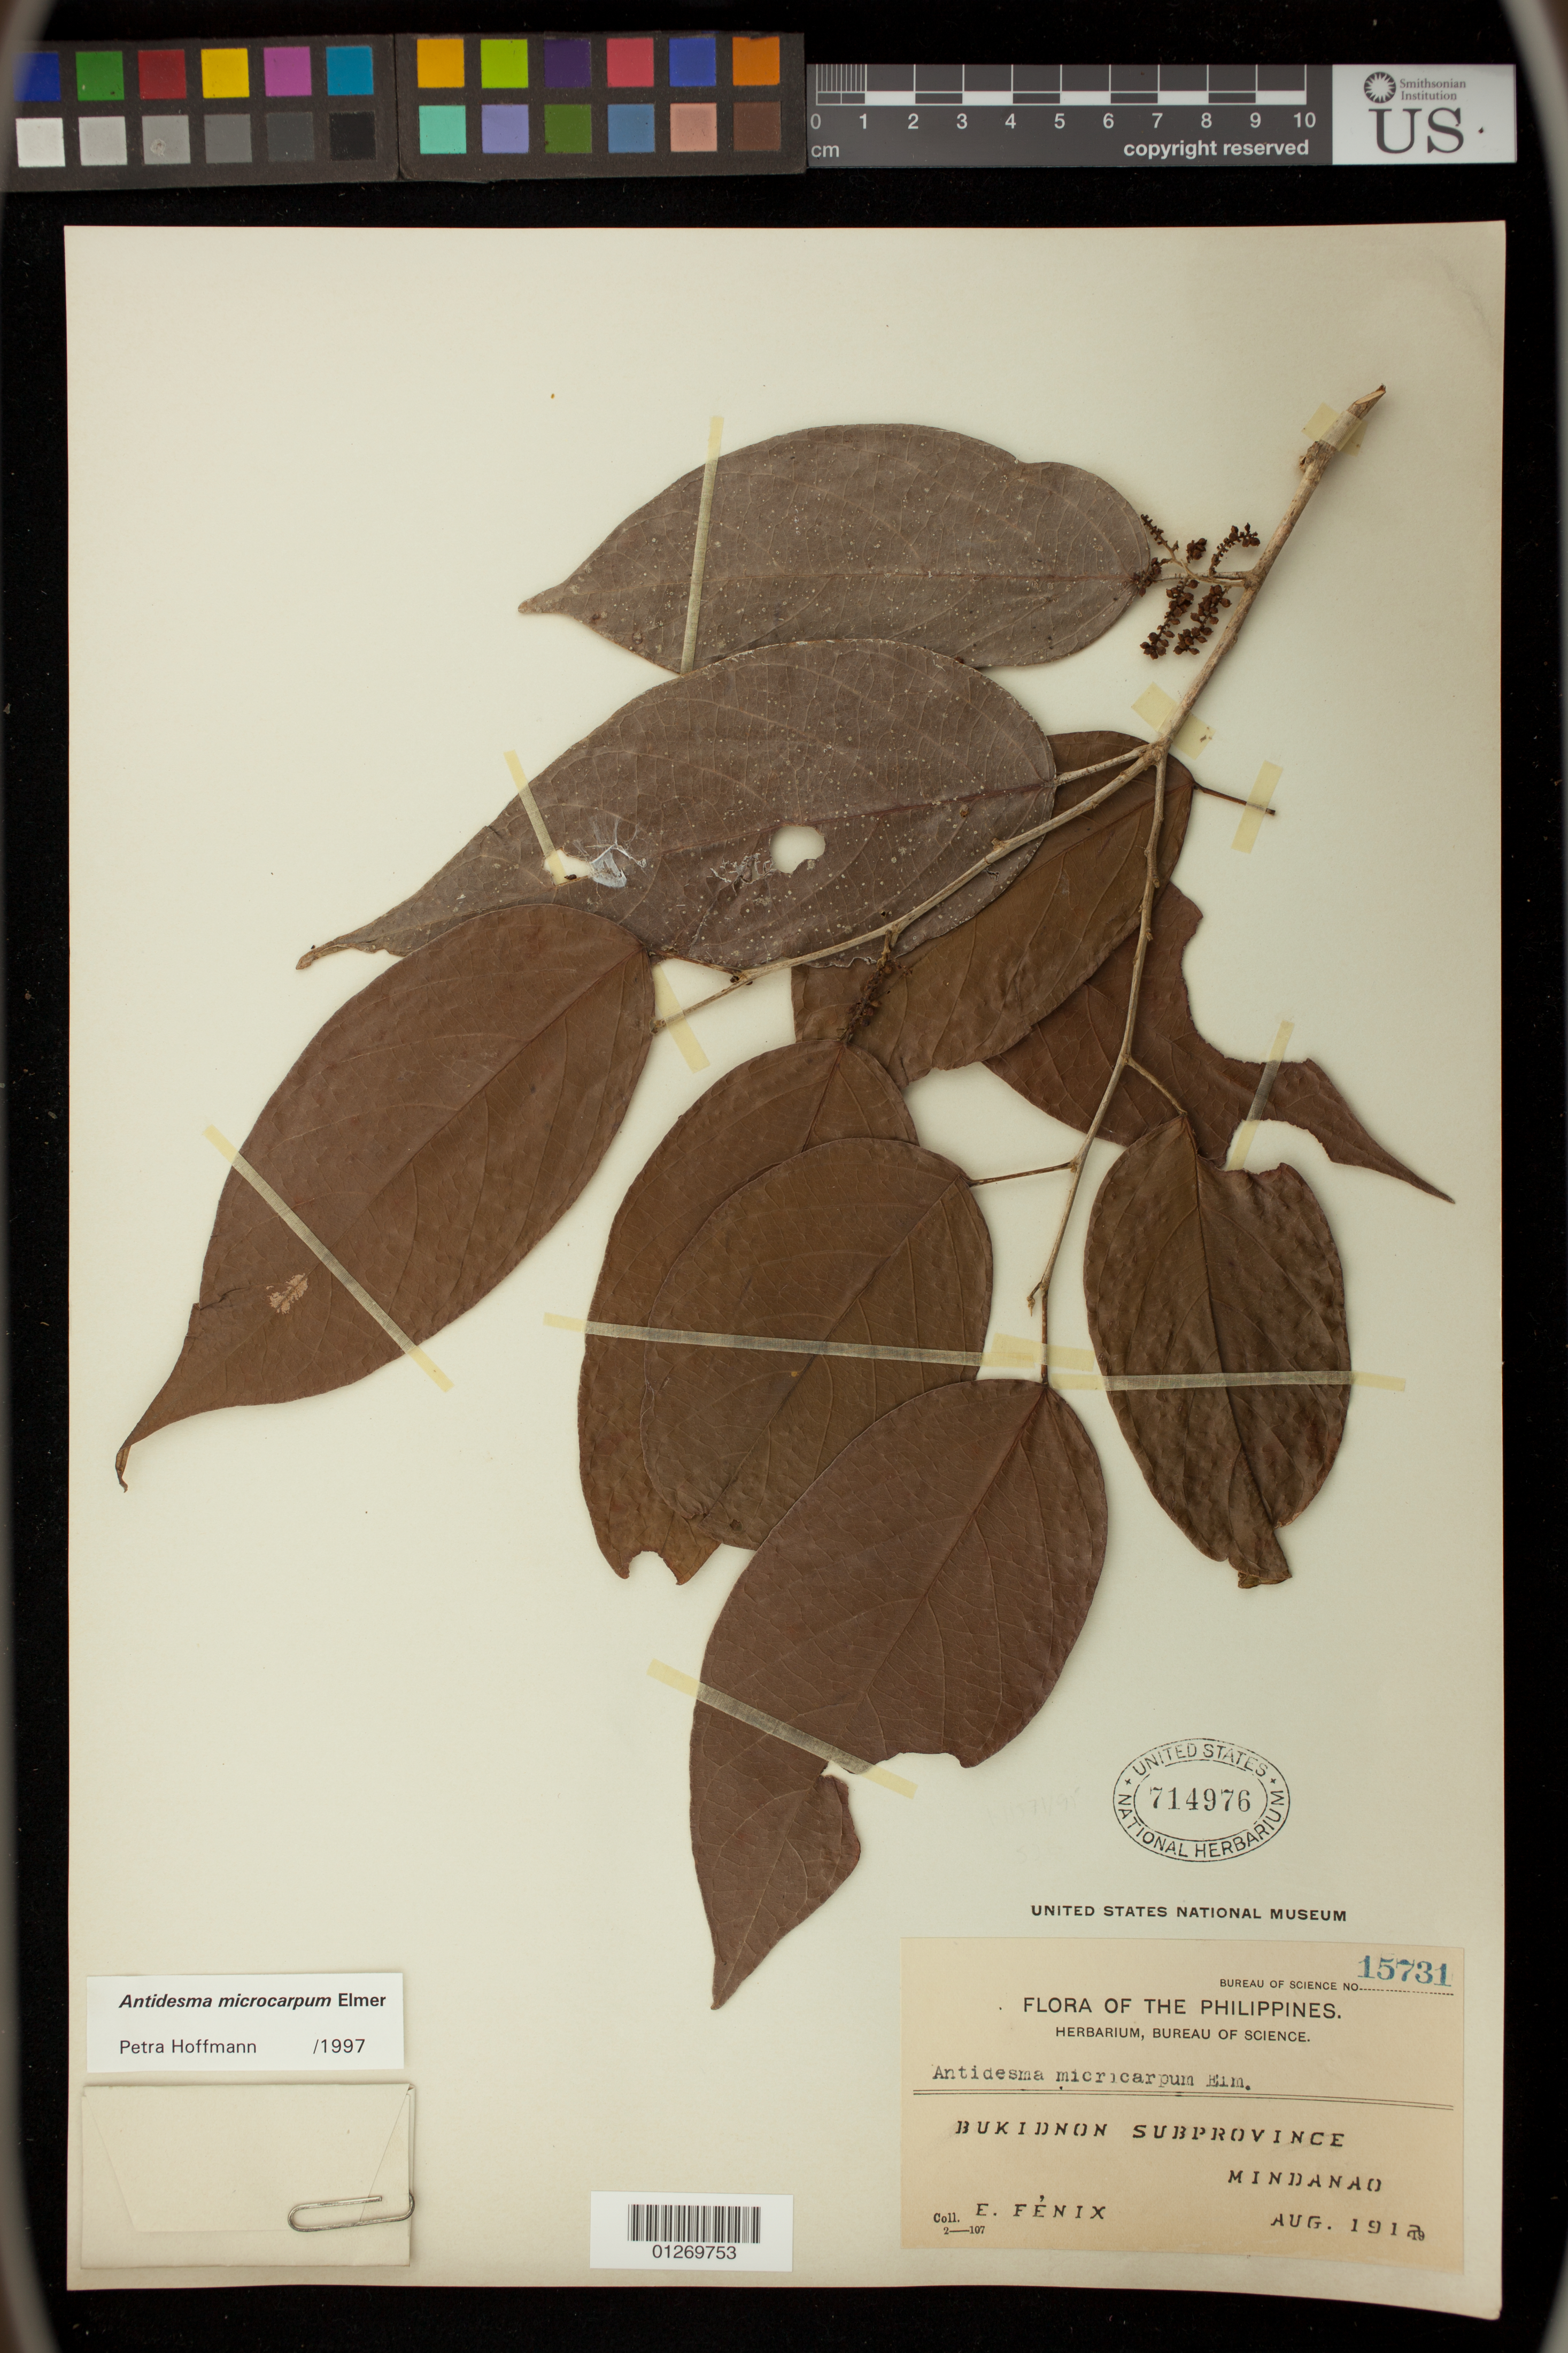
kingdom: Plantae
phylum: Tracheophyta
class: Magnoliopsida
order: Malpighiales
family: Phyllanthaceae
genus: Antidesma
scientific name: Antidesma microcarpum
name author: Elmer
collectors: E. Fénix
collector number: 15731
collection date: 1912-08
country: Philippines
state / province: Northern Mindanao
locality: Bukidnon Subprovince, Mindanao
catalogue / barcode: US 714976